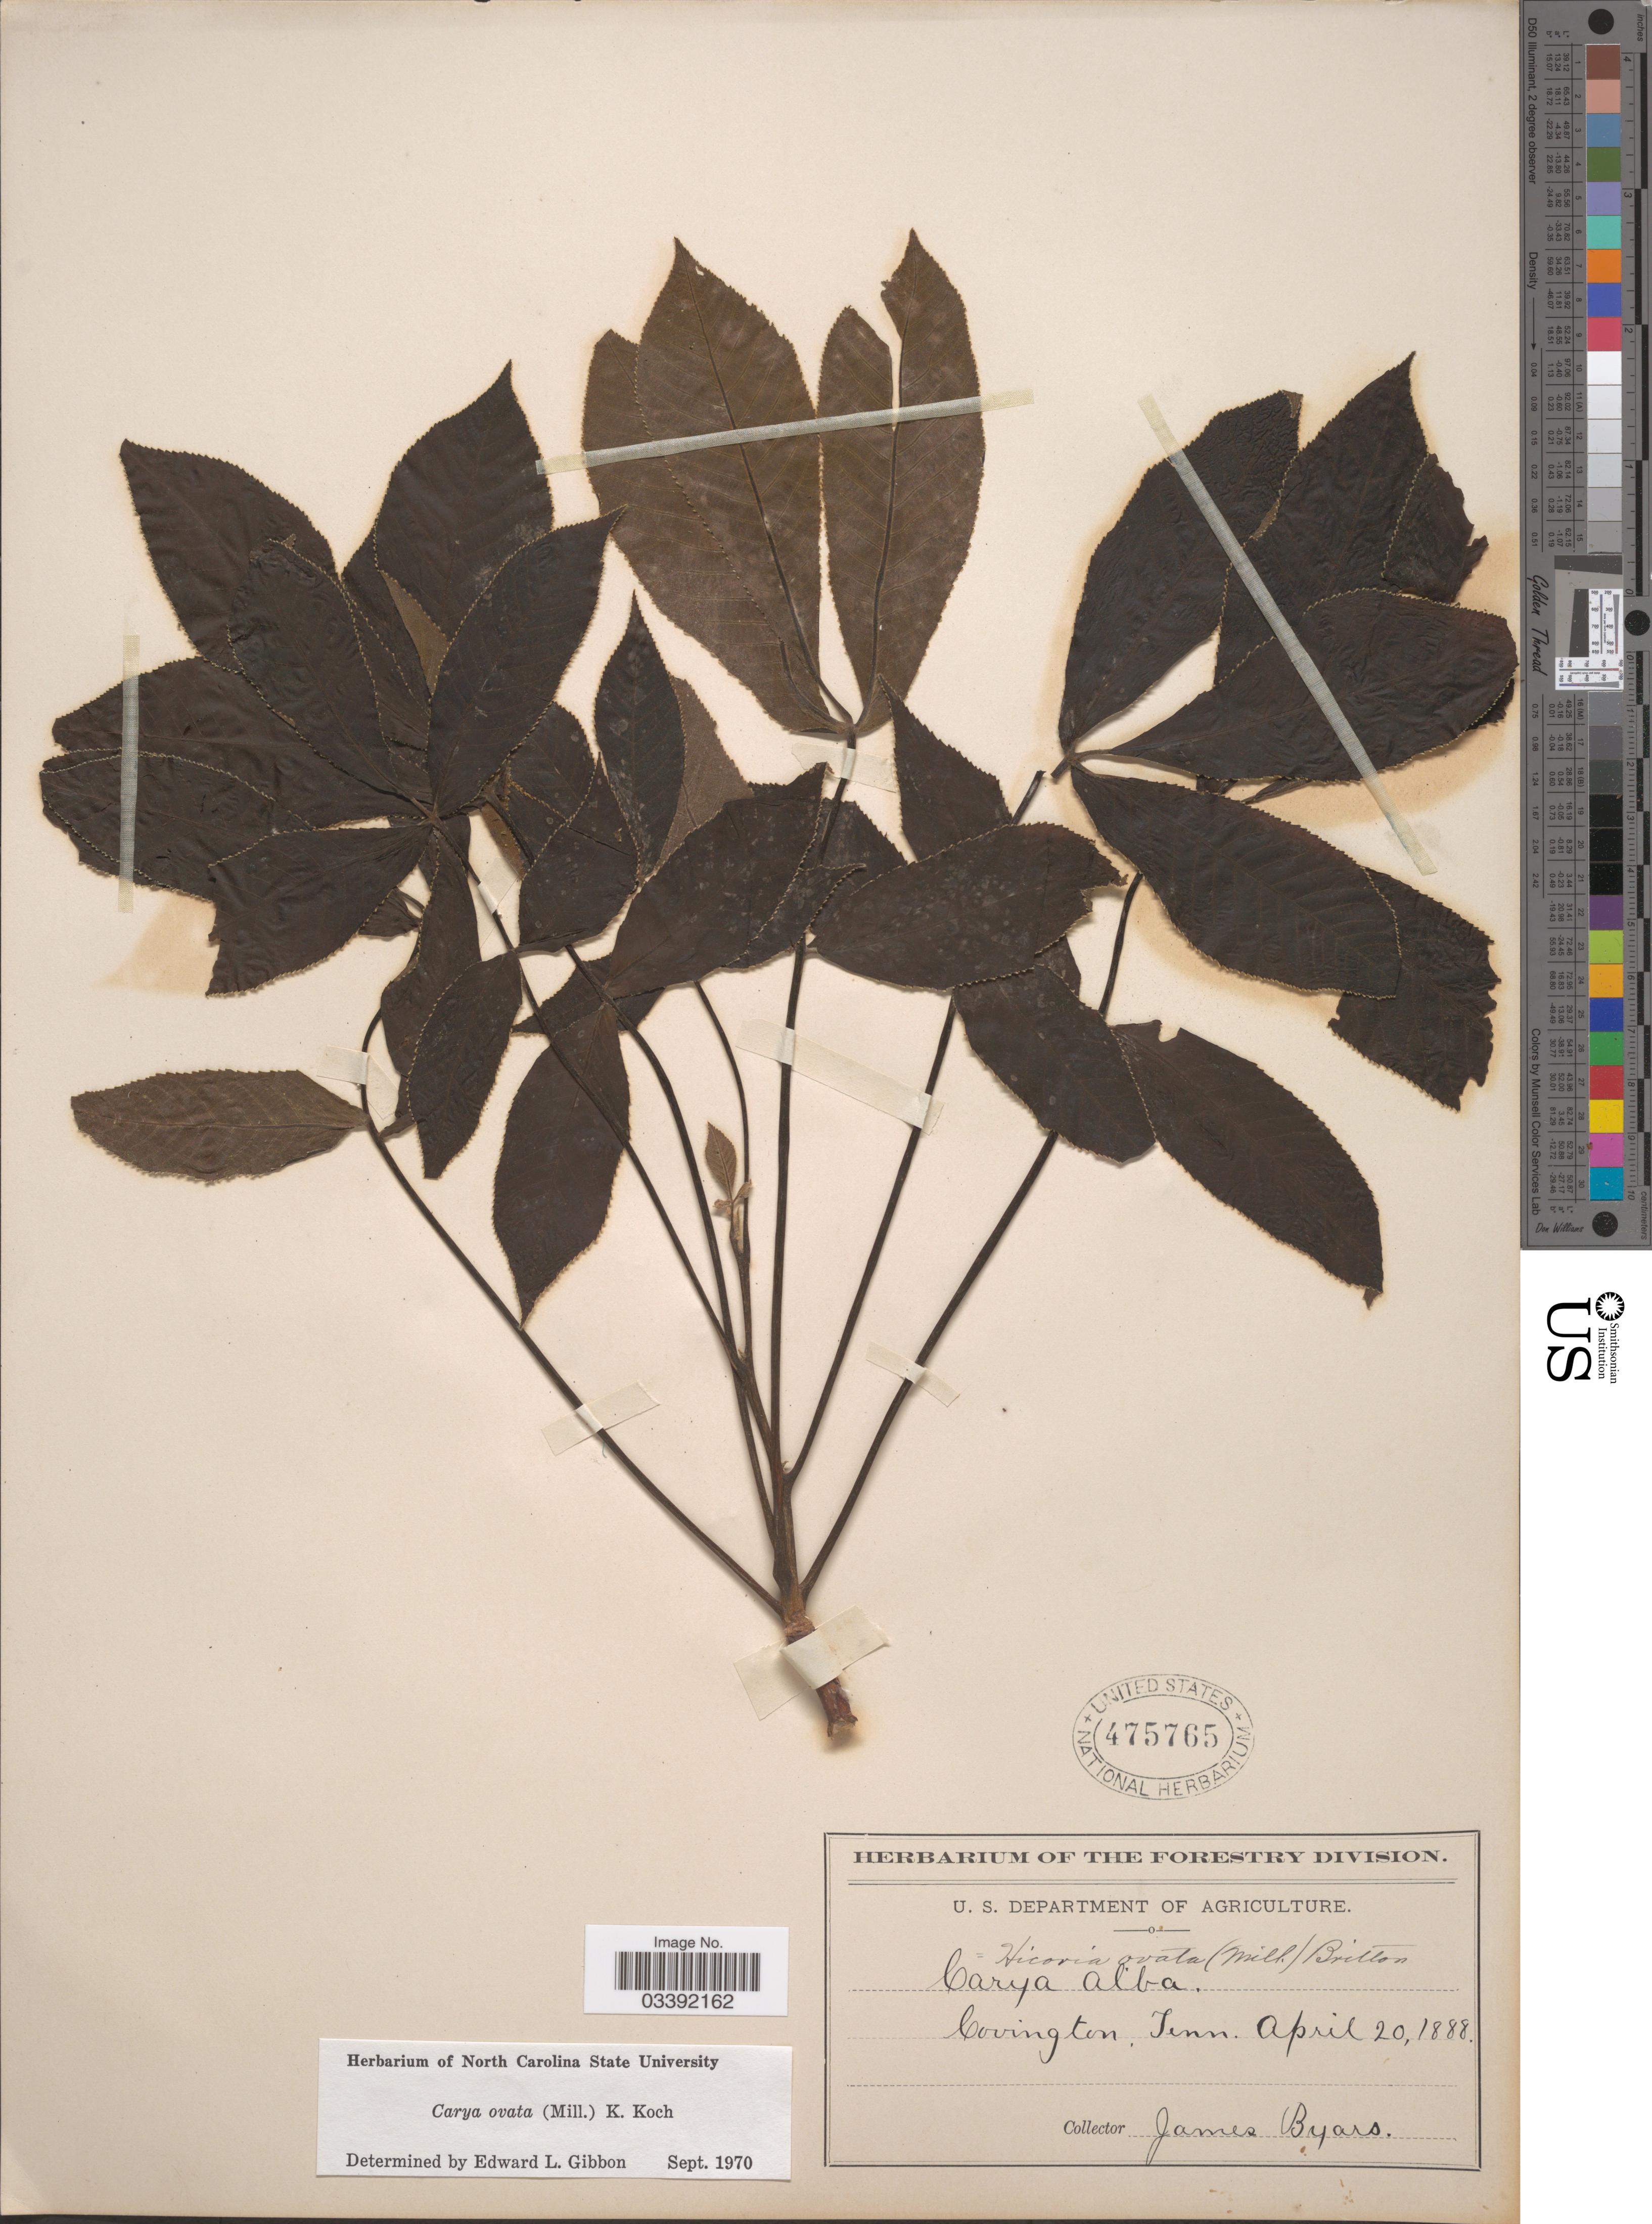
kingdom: Plantae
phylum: Tracheophyta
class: Magnoliopsida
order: Fagales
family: Juglandaceae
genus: Carya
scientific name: Carya ovata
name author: (Mill.) K. Koch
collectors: J. Byars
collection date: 1888-04-20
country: United States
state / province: Tennessee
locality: Covington.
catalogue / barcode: US 475765